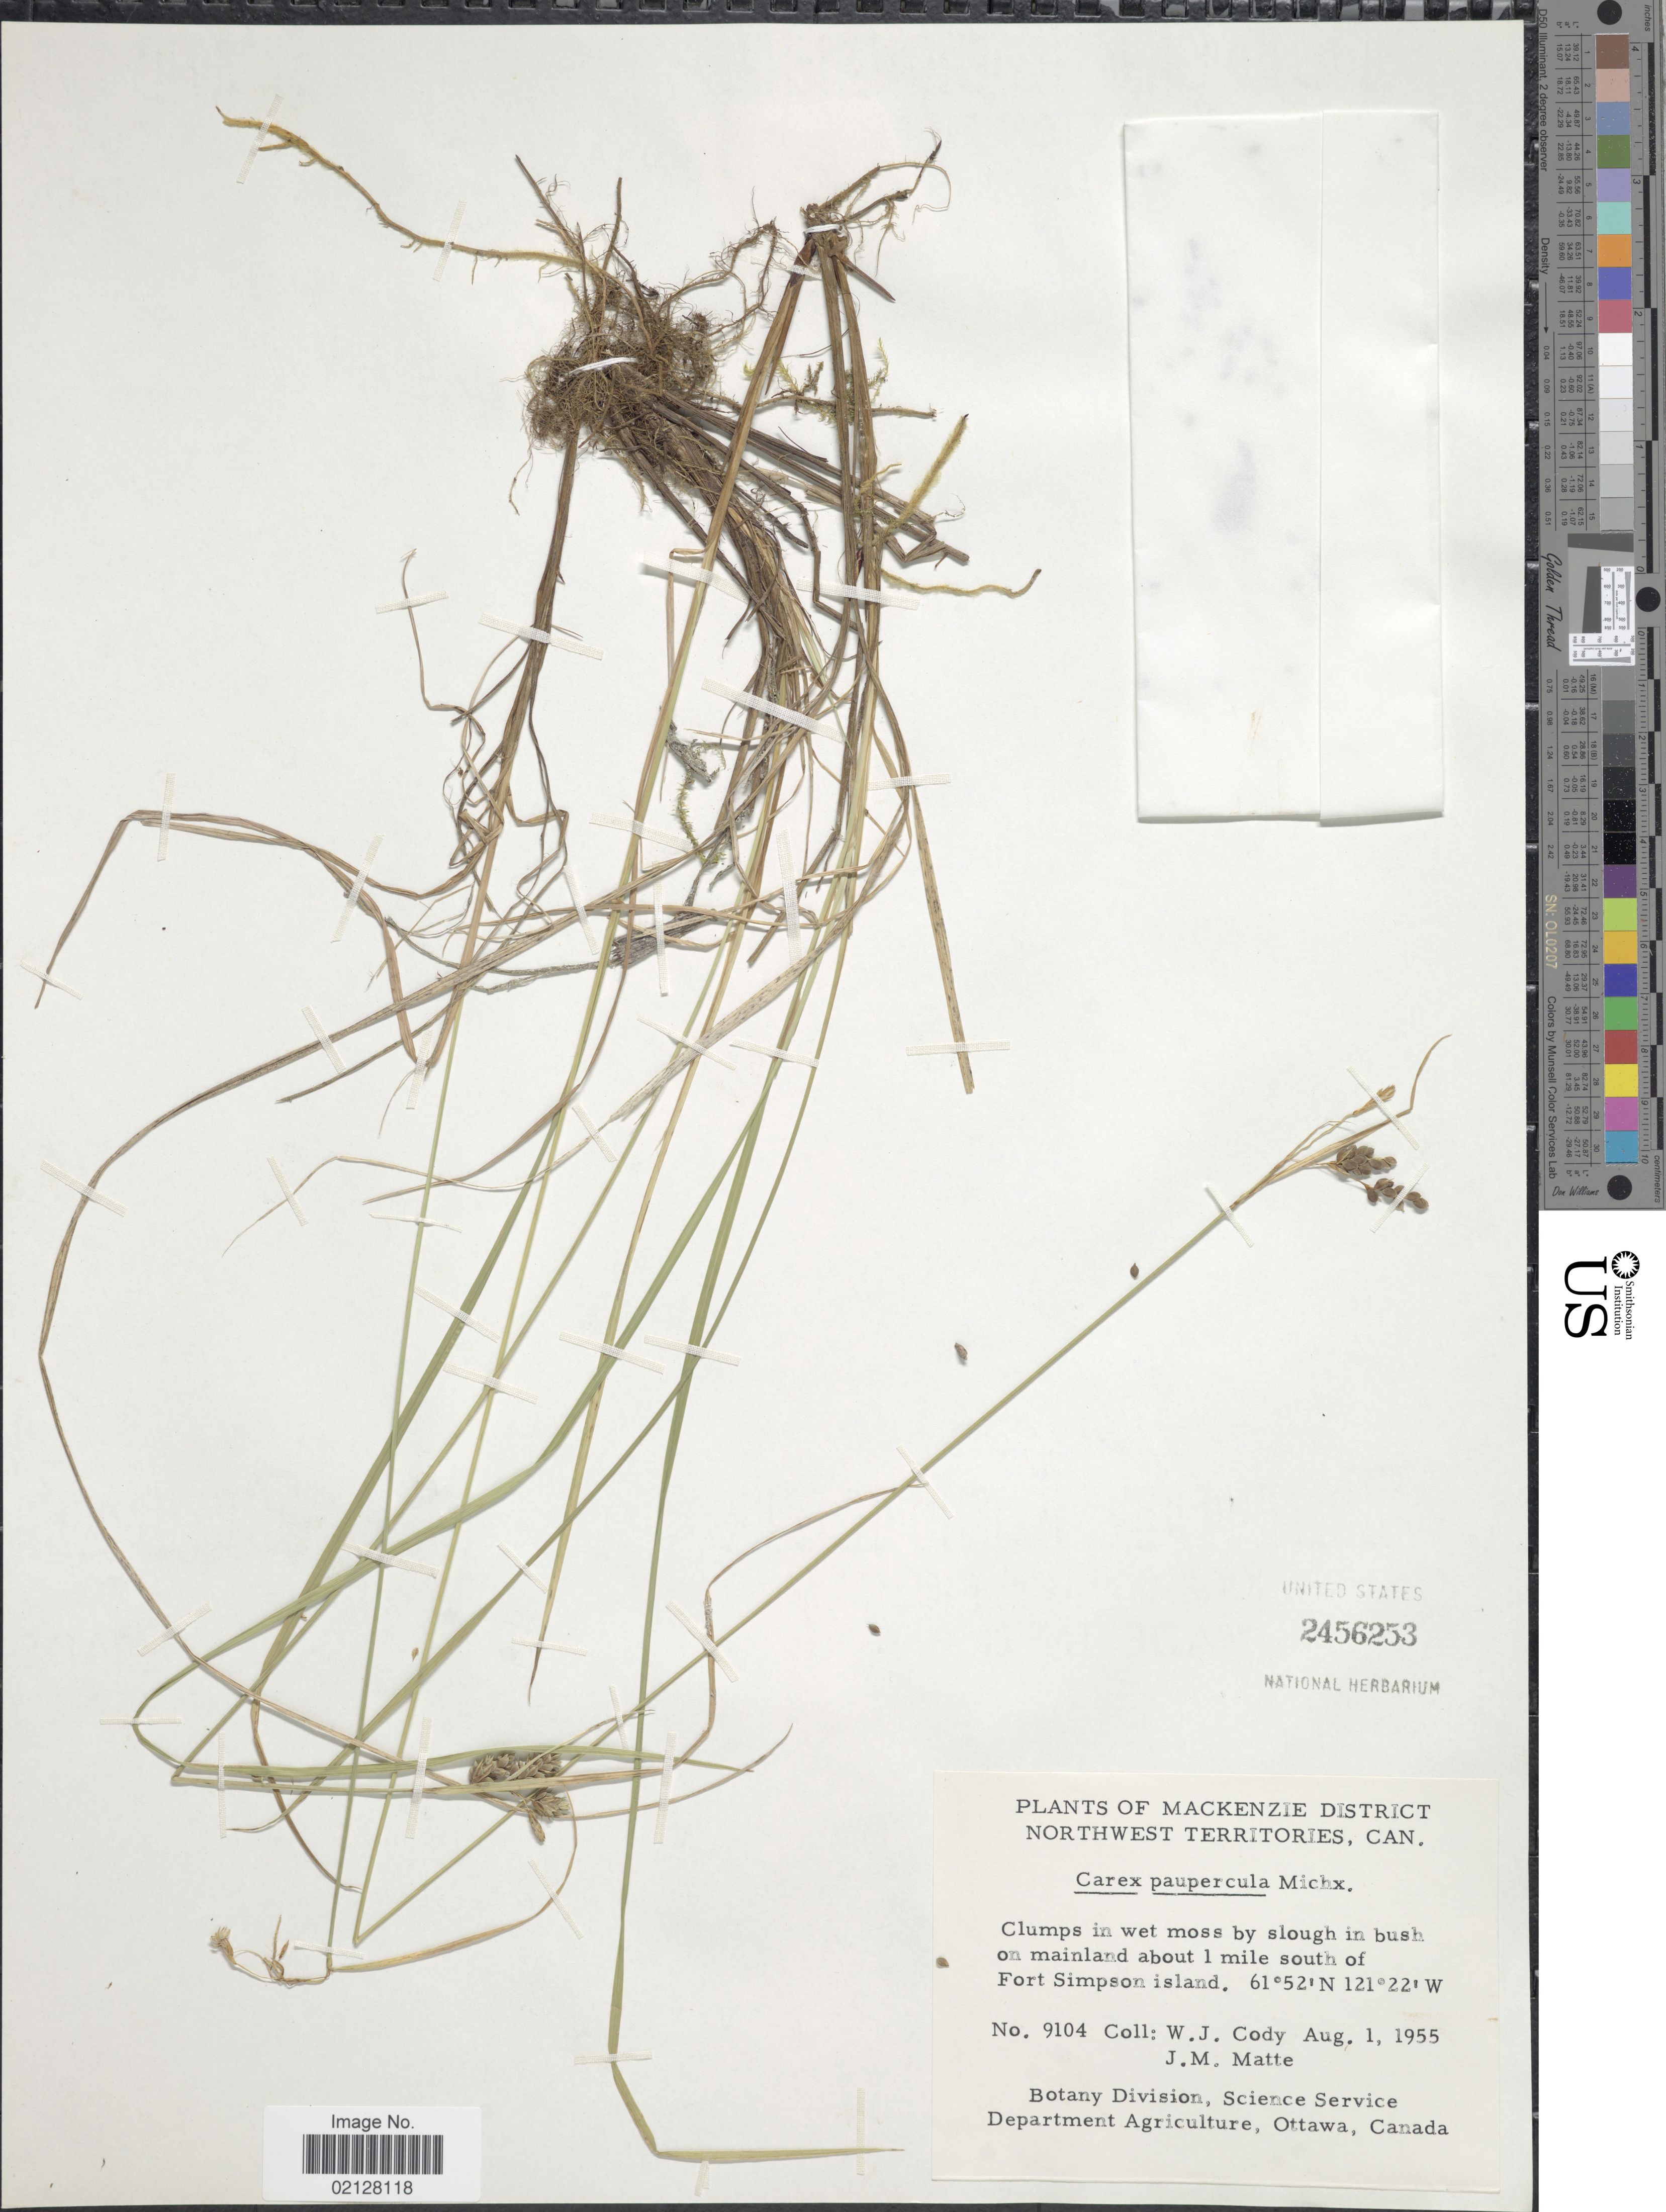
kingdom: Plantae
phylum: Tracheophyta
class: Liliopsida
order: Poales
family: Cyperaceae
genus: Carex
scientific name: Carex magellanica subsp. irrigua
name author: (Wahlenb.) Hiitonen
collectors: W. Cody & J. Matte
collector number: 9104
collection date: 1955-08-01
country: Canada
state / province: Northwest Territories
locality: MacKenzie District. On mainland about 1 mile south of Fort Simpson island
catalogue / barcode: US 2456253